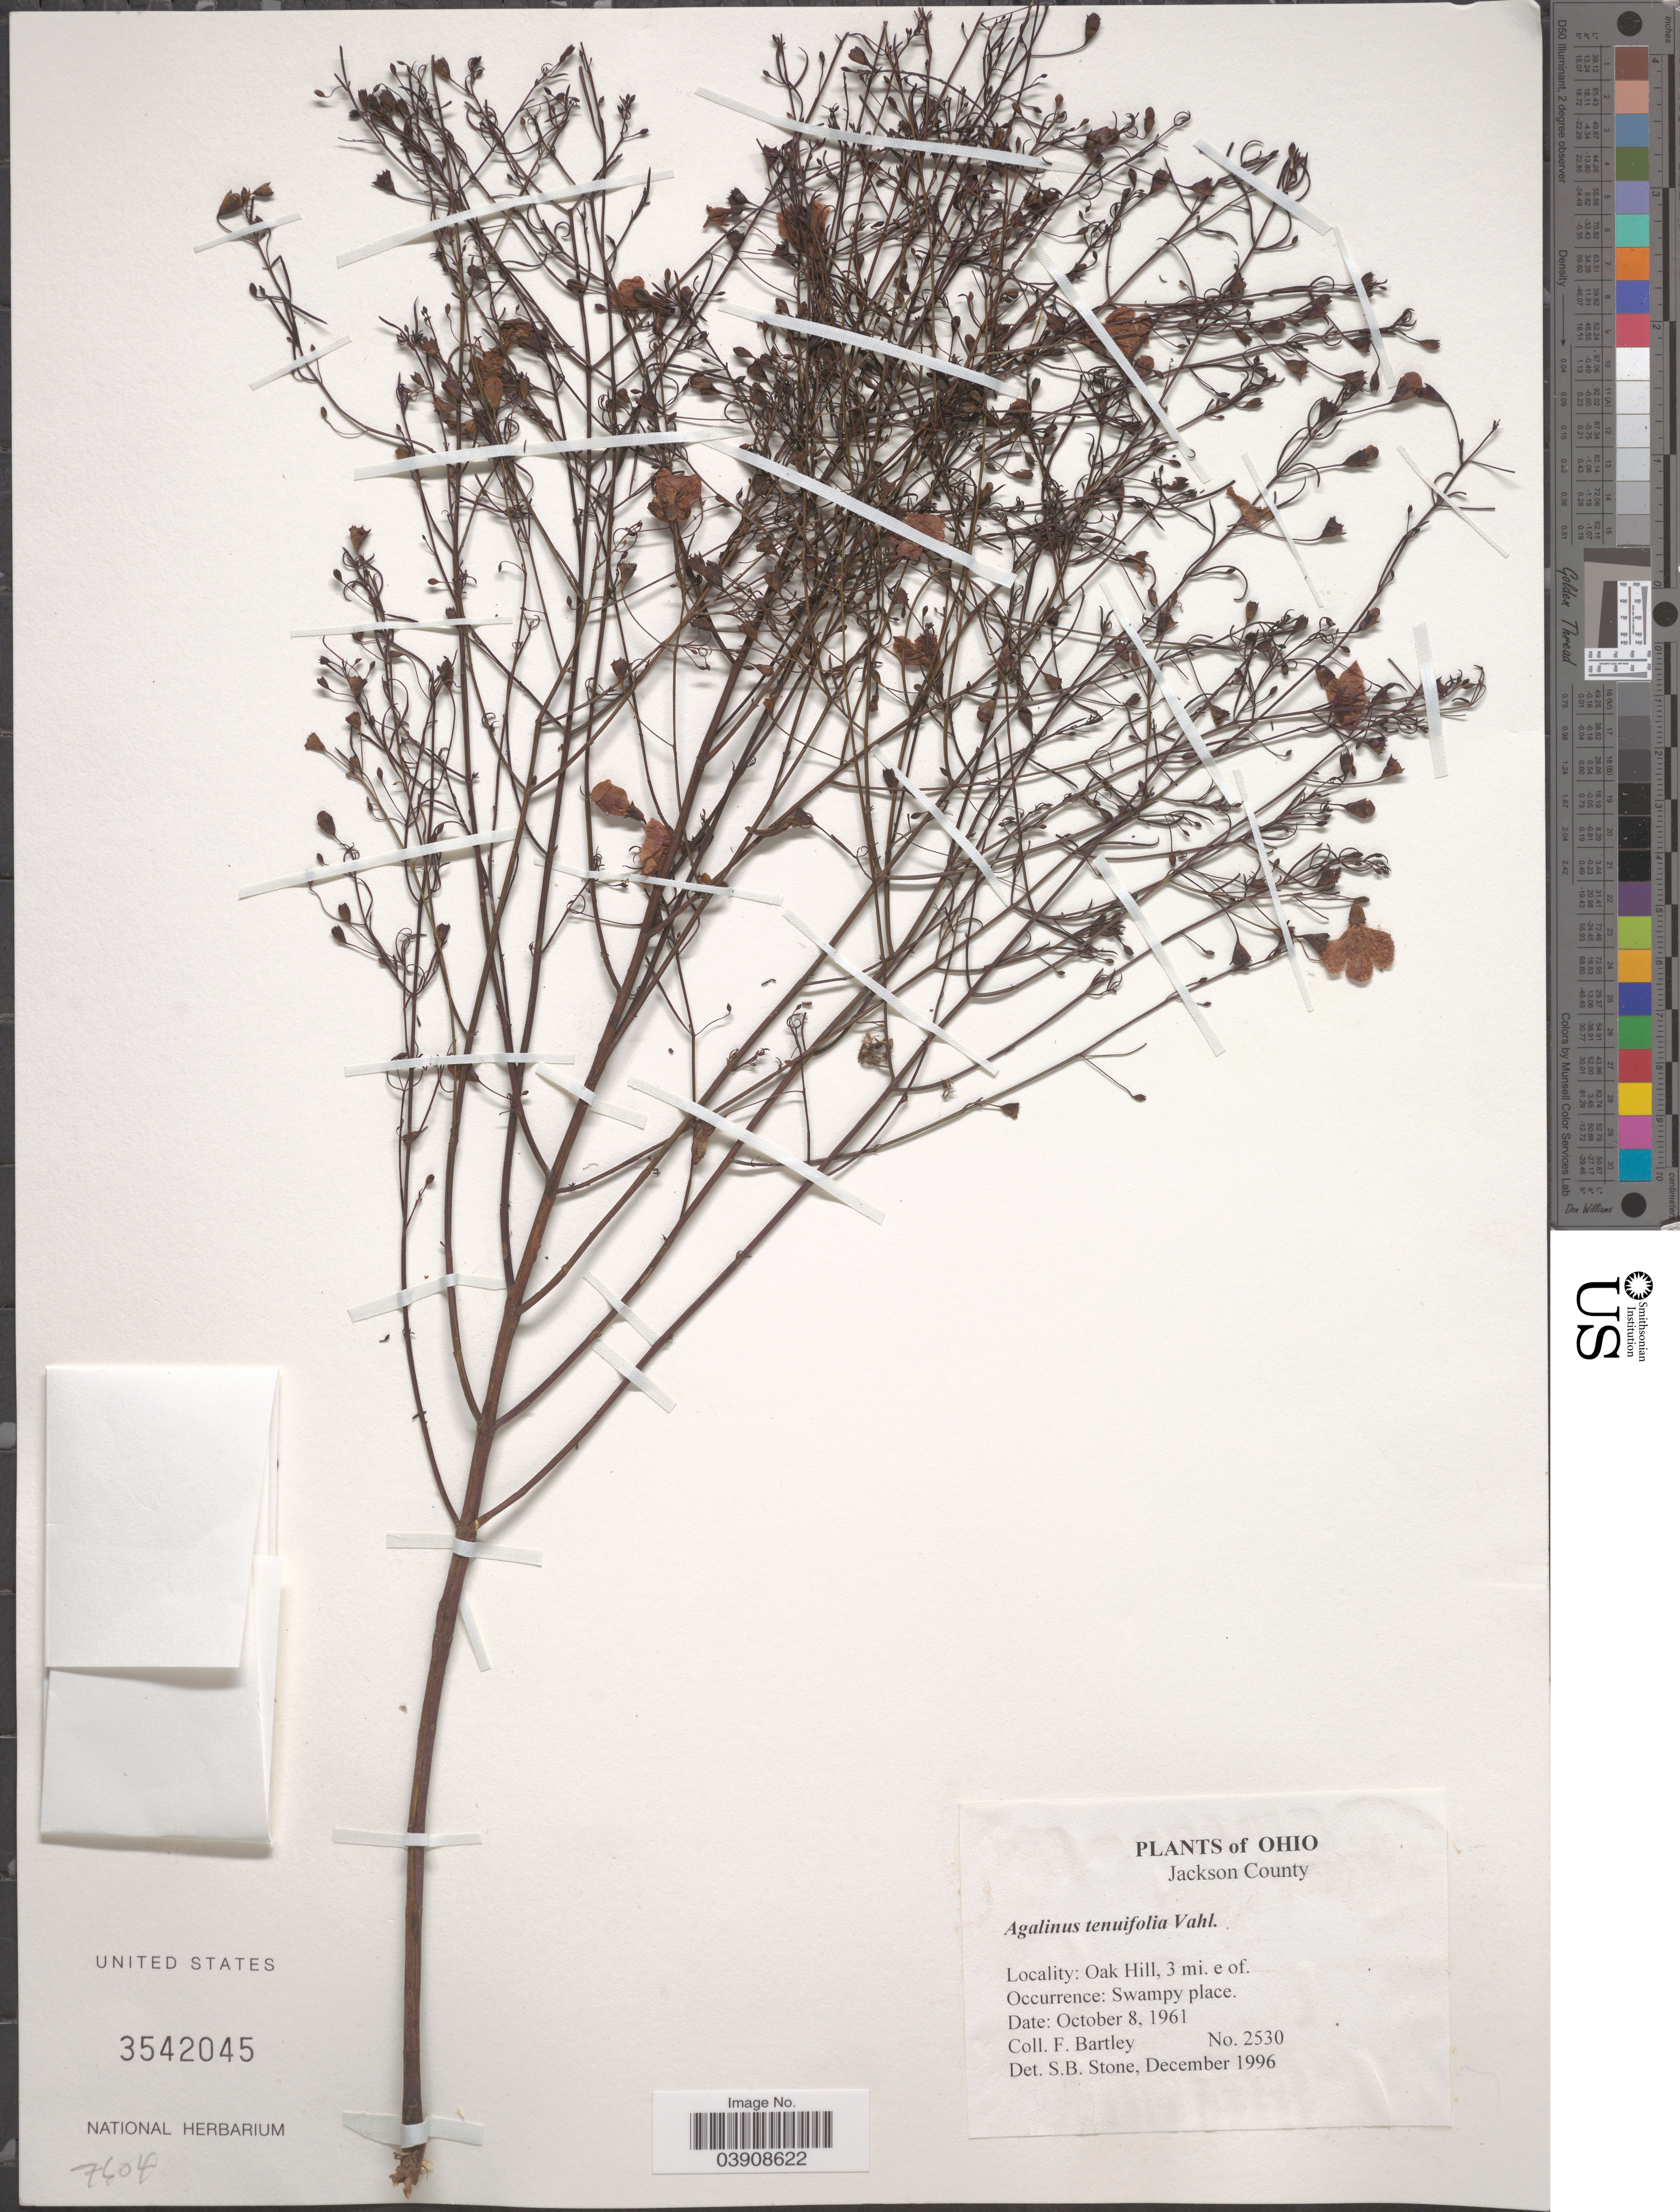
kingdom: Plantae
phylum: Tracheophyta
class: Magnoliopsida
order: Lamiales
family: Orobanchaceae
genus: Agalinis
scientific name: Agalinis tenuifolia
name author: (Vahl) Raf.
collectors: F. Bartley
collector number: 2530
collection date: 1961-10-08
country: United States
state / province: Ohio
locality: Jackson County. Oak Hill, 3 mi. e of.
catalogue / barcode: US 3542045